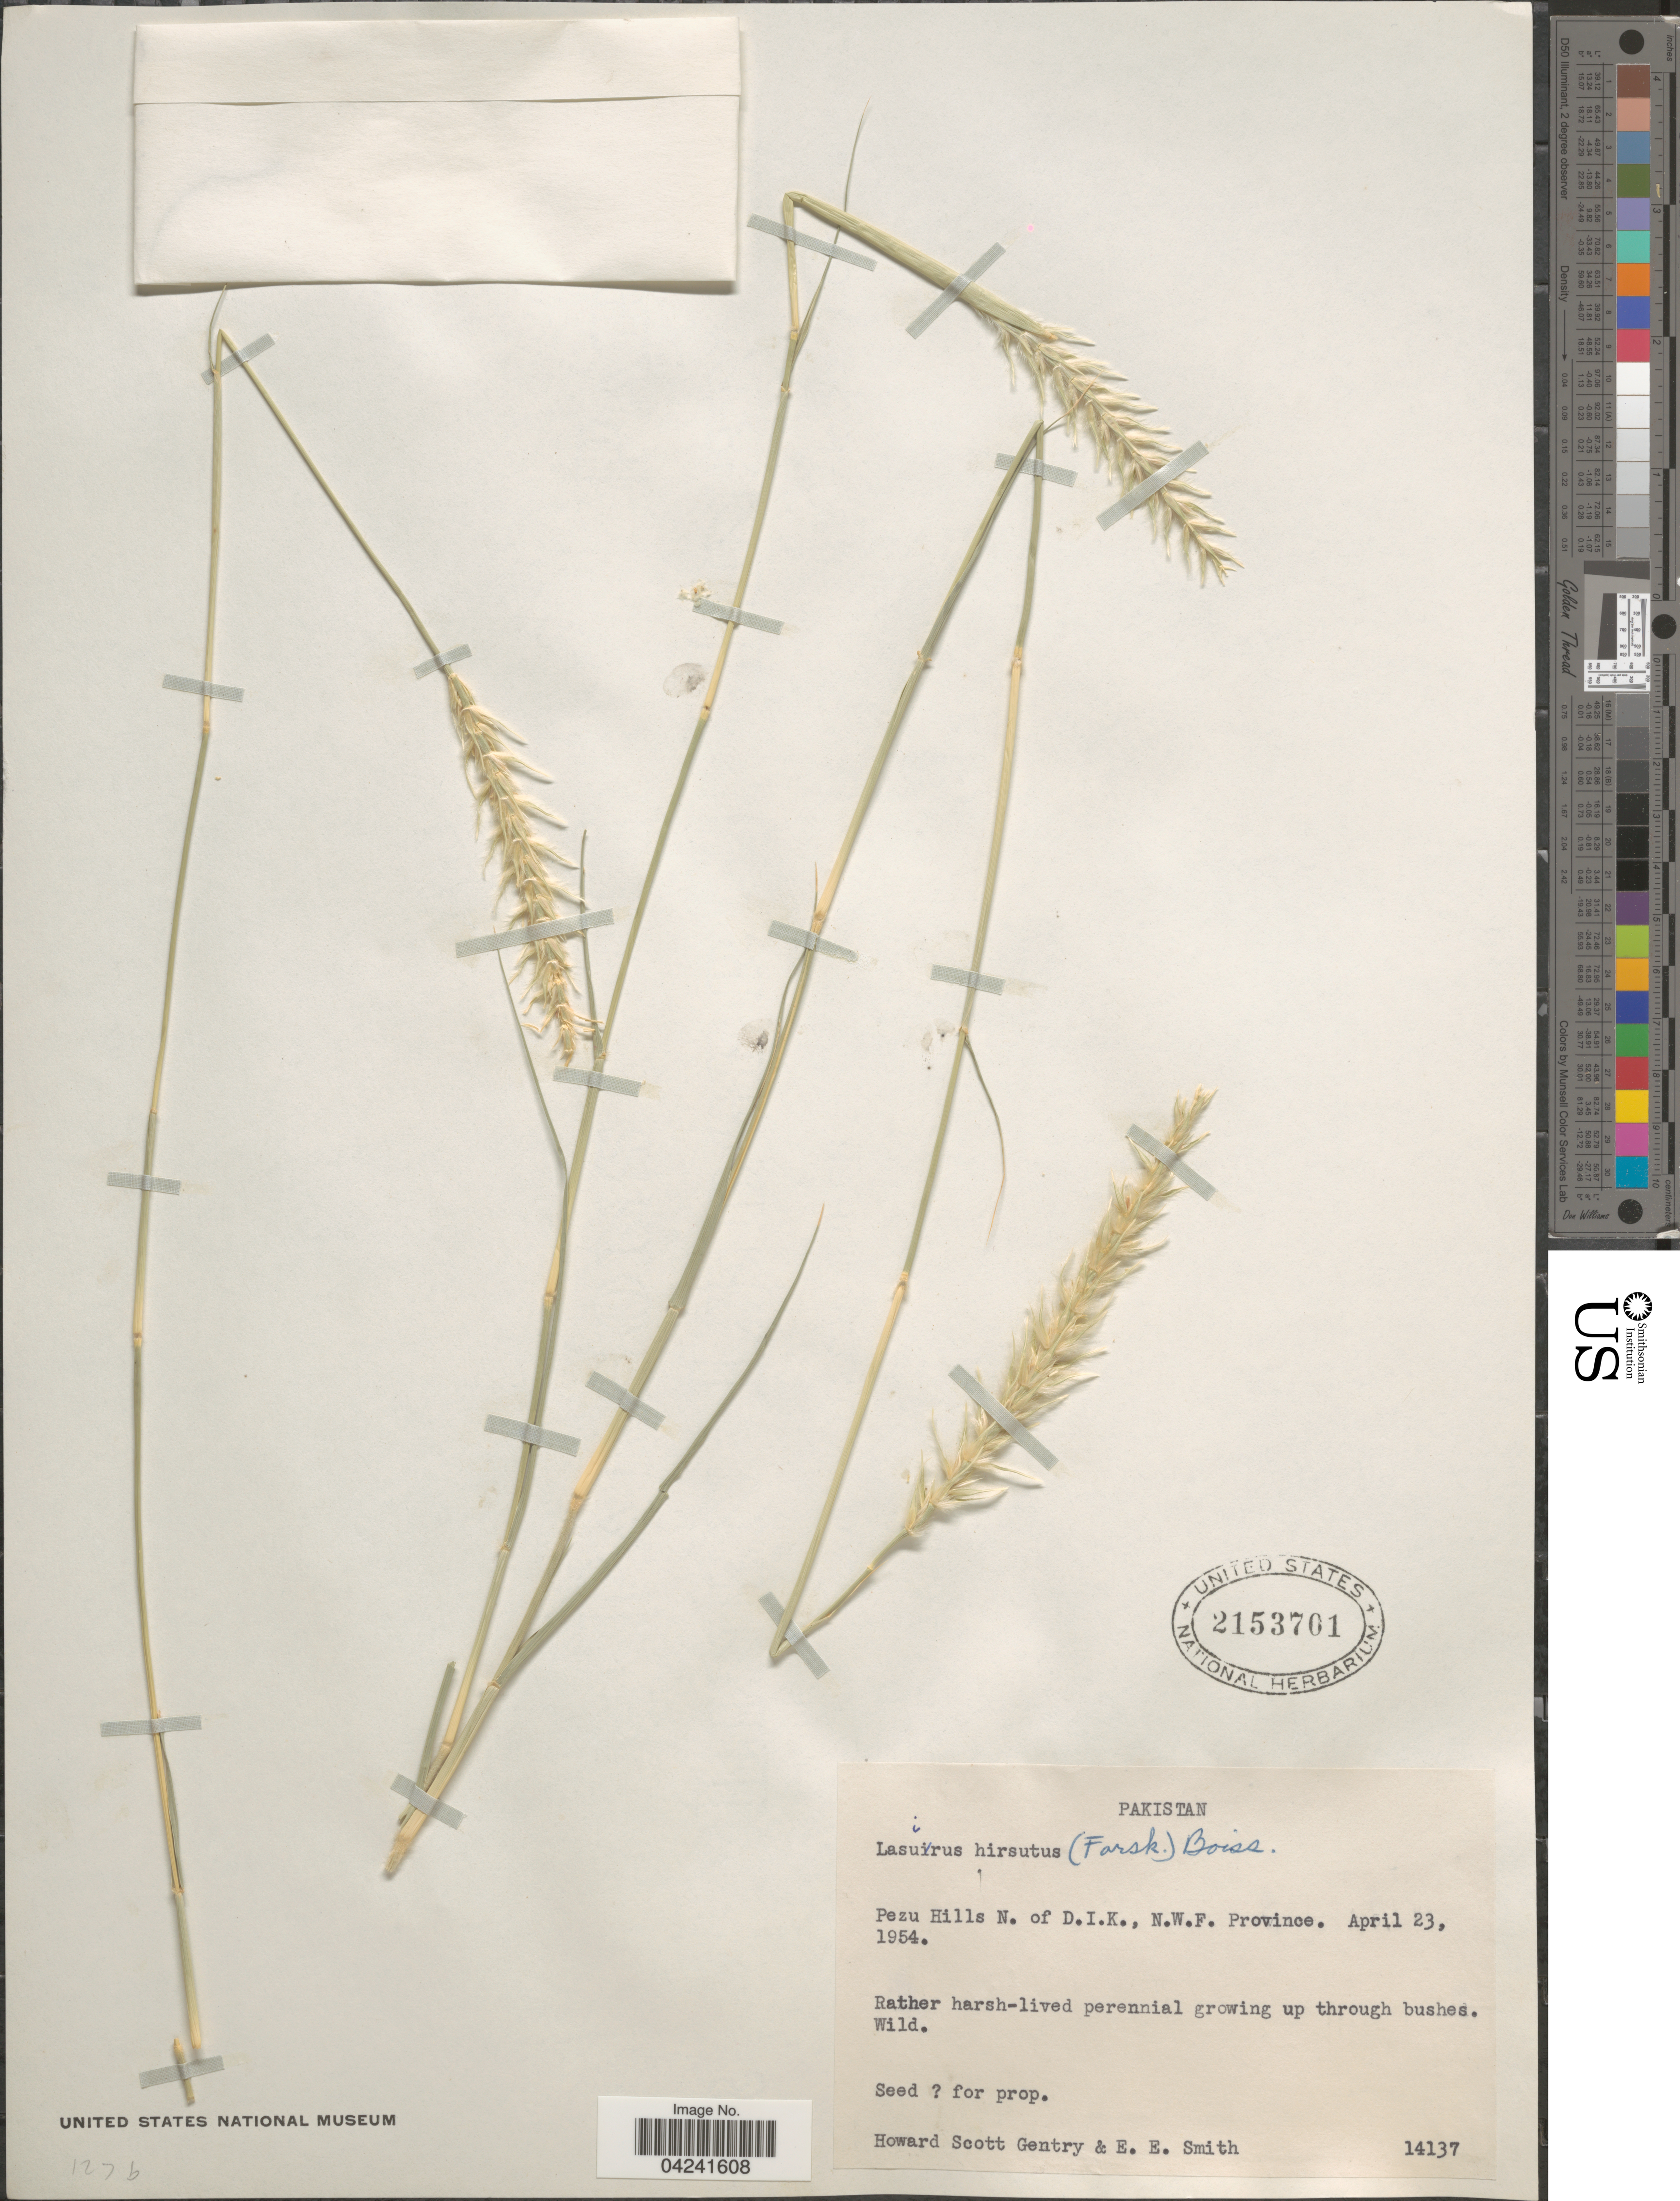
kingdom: Plantae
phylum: Tracheophyta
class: Liliopsida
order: Poales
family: Poaceae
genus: Lasiurus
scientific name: Lasiurus scindicus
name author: Henr.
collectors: H. S. Gentry & E. E. Smith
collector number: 14137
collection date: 1954-04-23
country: Pakistan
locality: Pezu Hills N. of D.I.K., N.W.F. Province.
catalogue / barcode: US 2153701